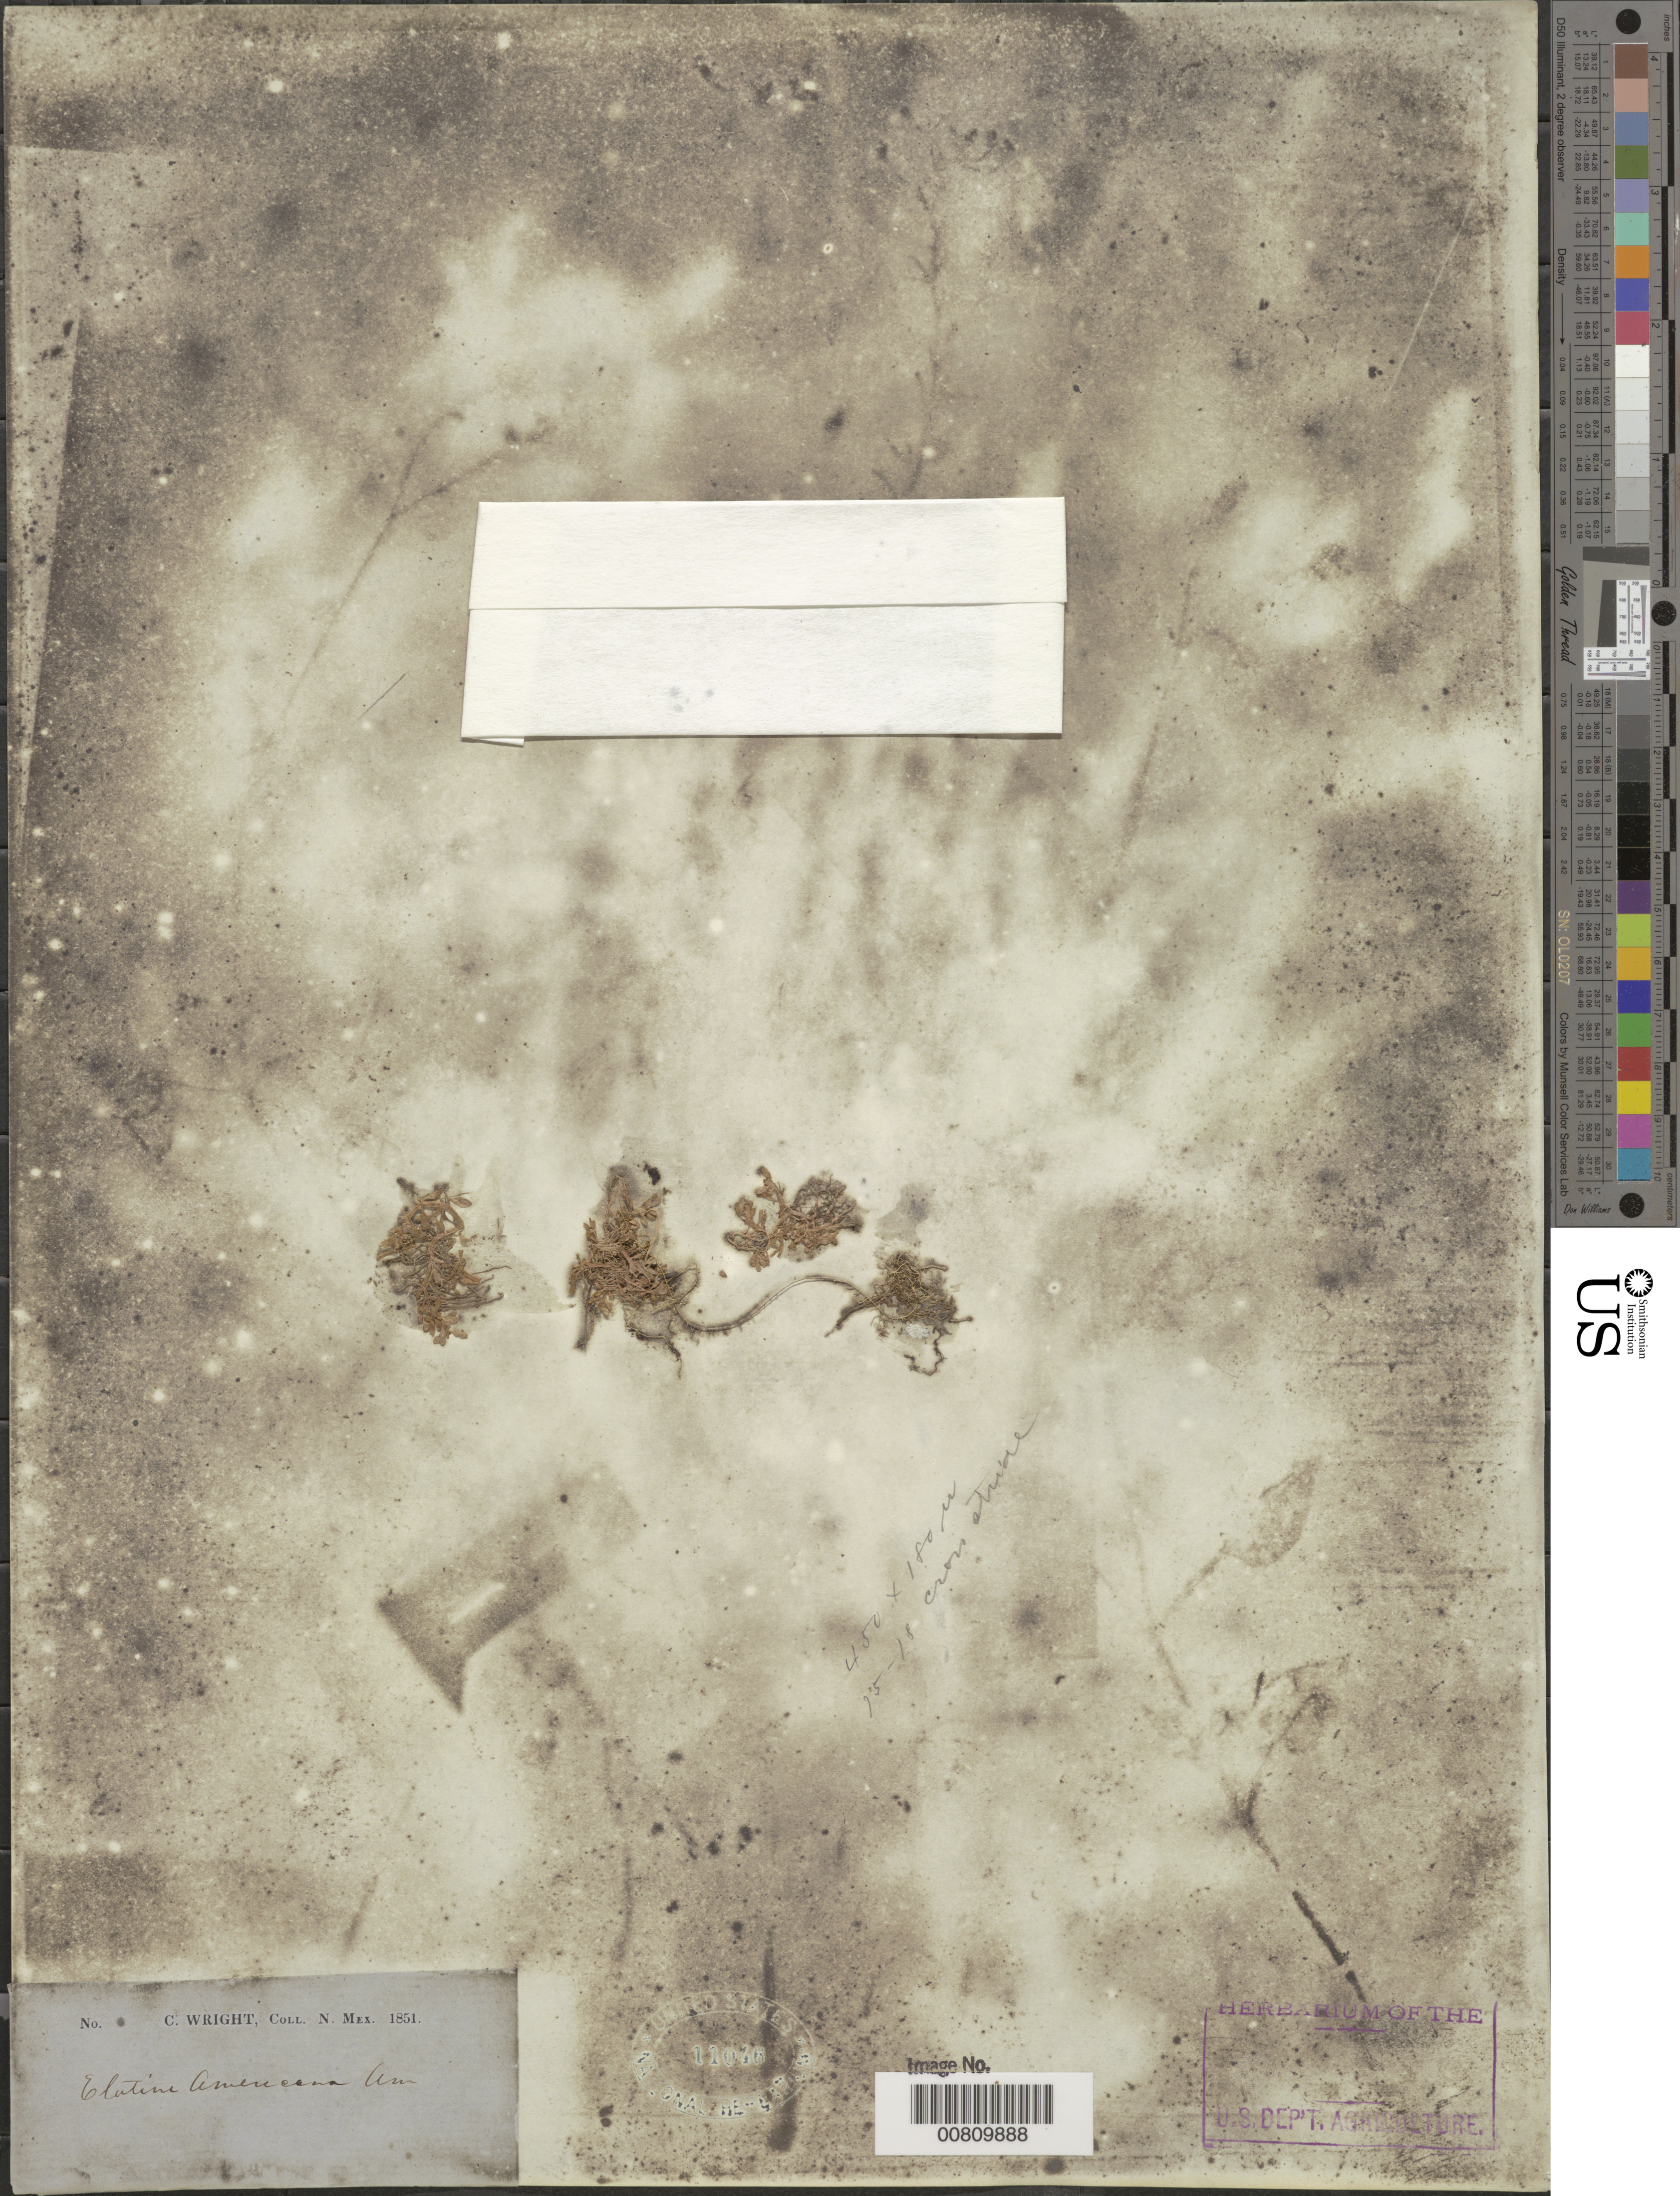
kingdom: Plantae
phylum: Tracheophyta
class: Magnoliopsida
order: Malpighiales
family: Elatinaceae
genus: Elatine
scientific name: Elatine americana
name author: (Pursh) Arn.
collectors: C. Wright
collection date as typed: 1851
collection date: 1851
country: United States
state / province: New Mexico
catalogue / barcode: US 11046